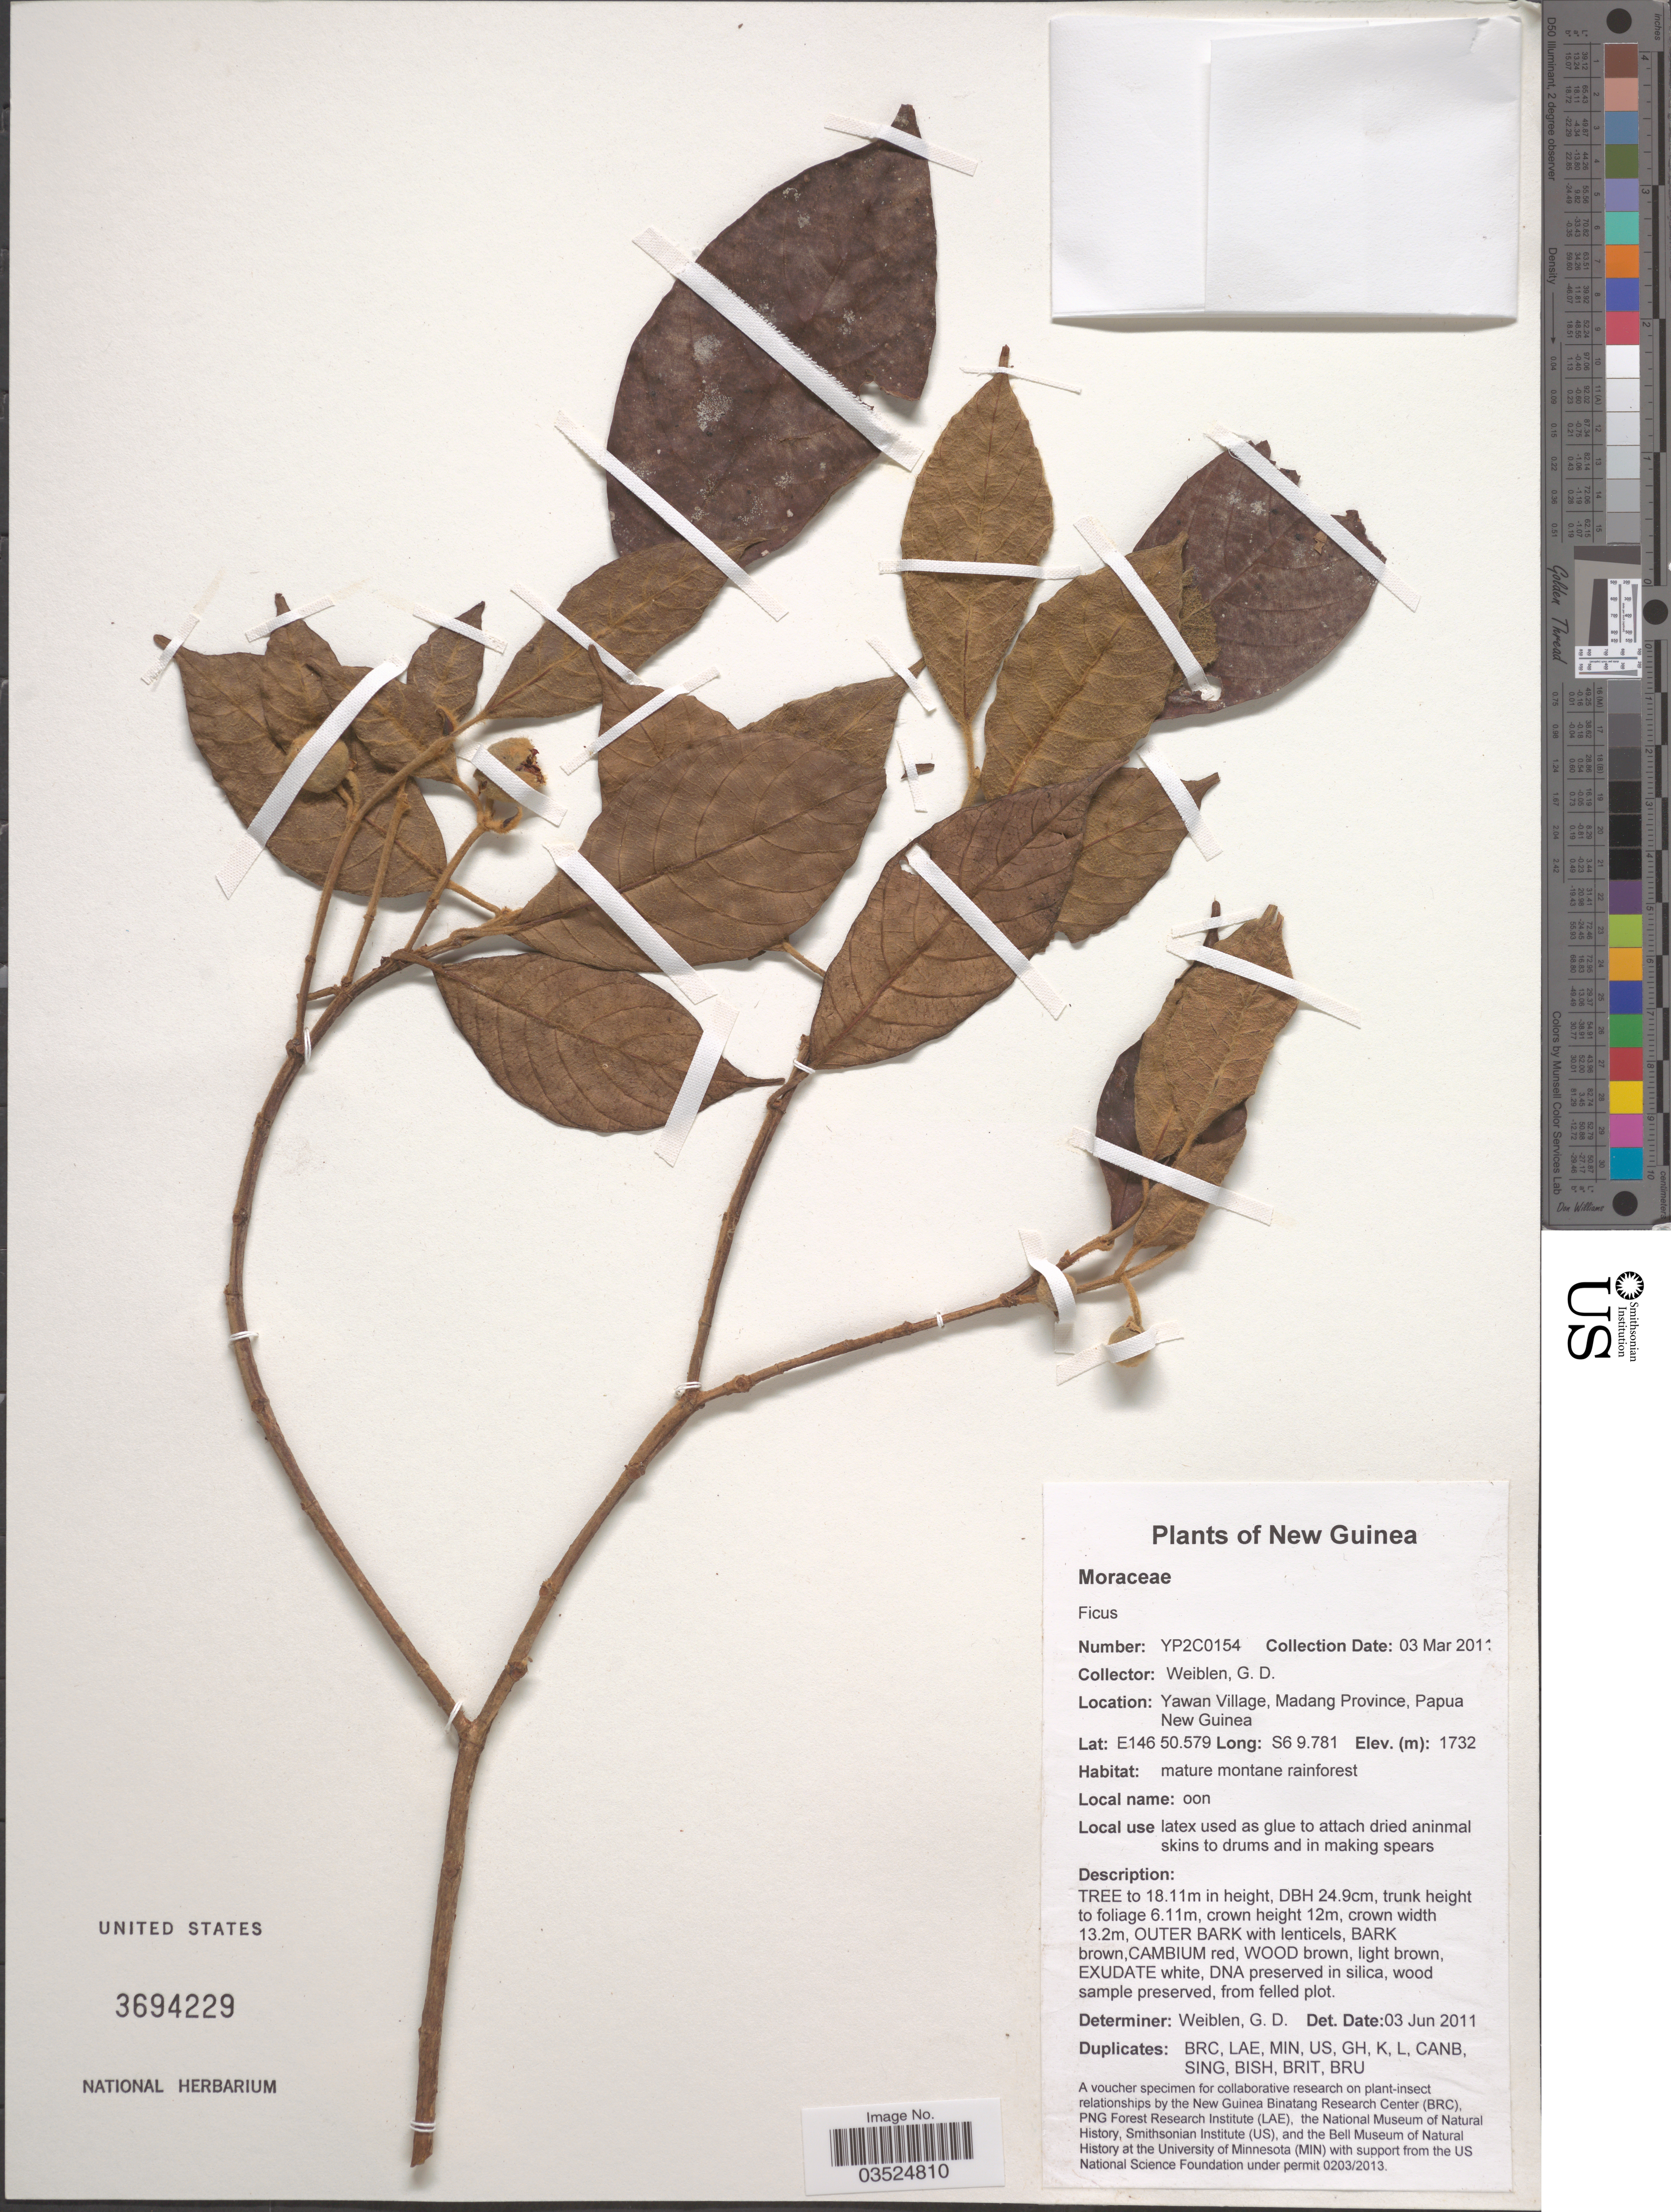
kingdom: Plantae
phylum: Tracheophyta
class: Magnoliopsida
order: Rosales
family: Moraceae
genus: Ficus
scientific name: Ficus sp.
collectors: G. D. Weiblen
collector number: YP2C0154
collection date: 2011-03-03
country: Papua New Guinea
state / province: Madang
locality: New Guinea. Yawan Village.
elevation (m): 1732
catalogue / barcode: US 3694229